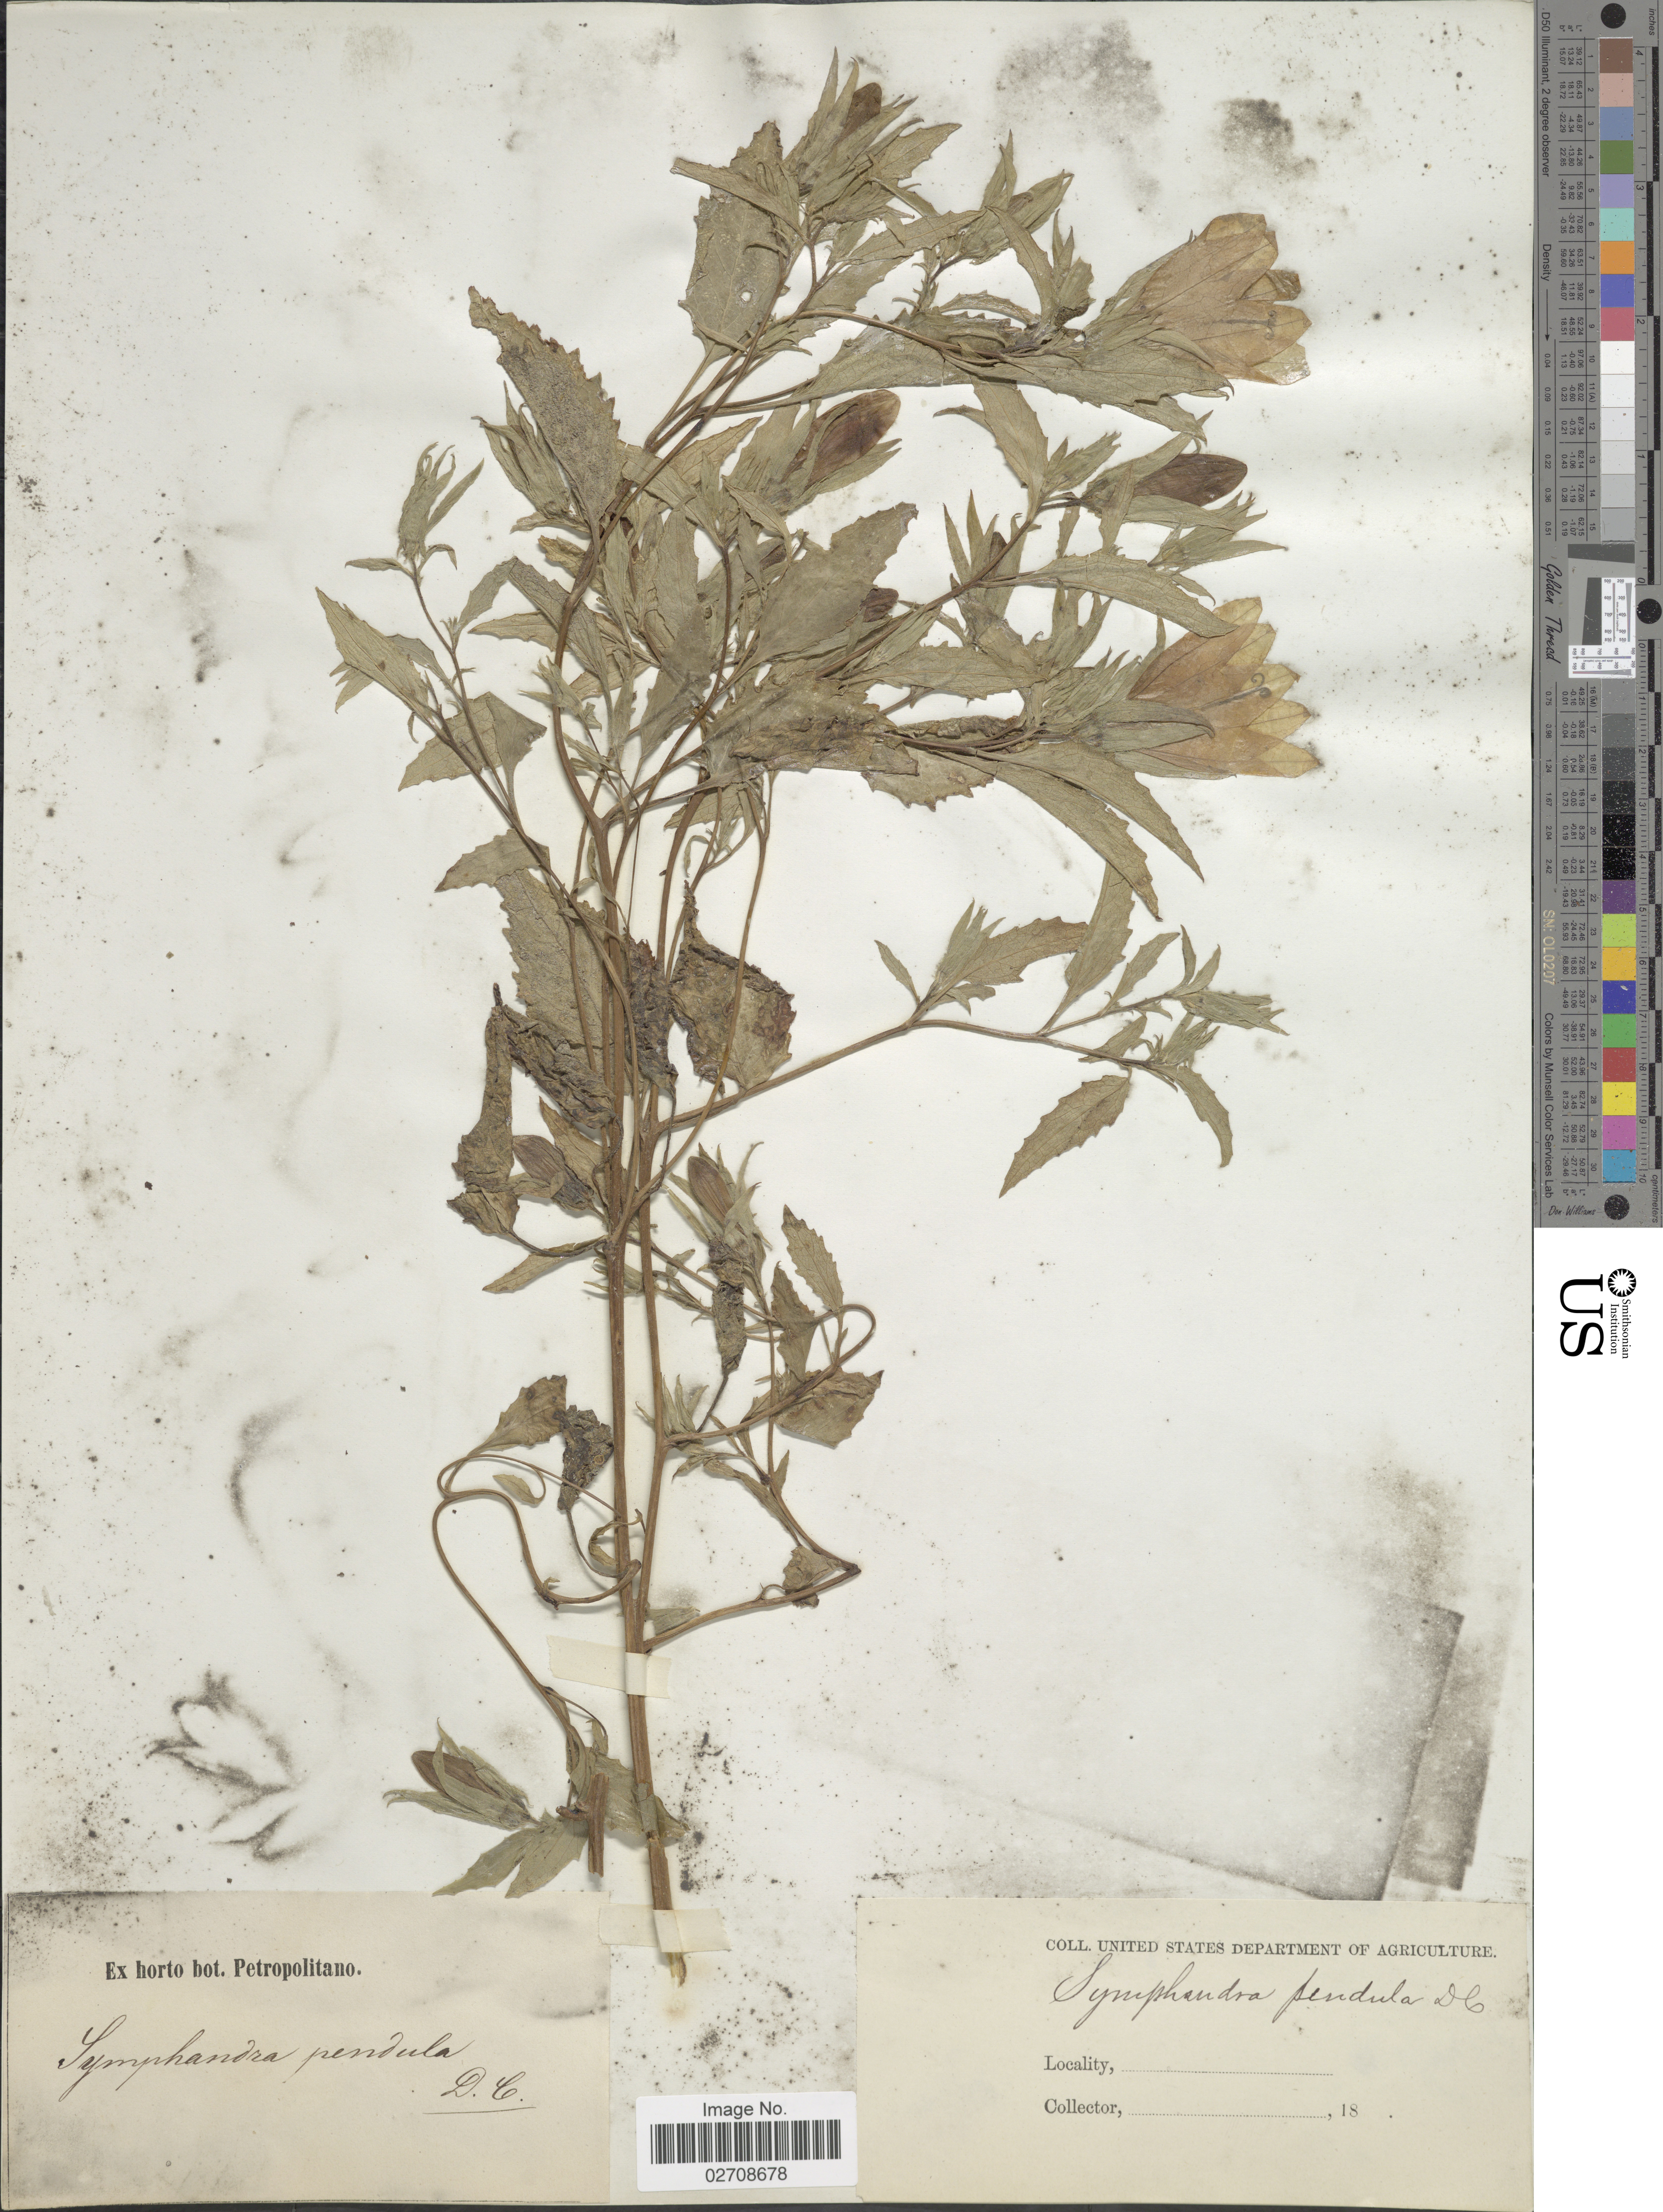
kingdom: Plantae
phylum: Tracheophyta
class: Magnoliopsida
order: Asterales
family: Campanulaceae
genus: Symphyandra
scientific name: Symphyandra pendula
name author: (M. Bieb.) A. DC.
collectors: ex Horto Bot. Petropolitano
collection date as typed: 18